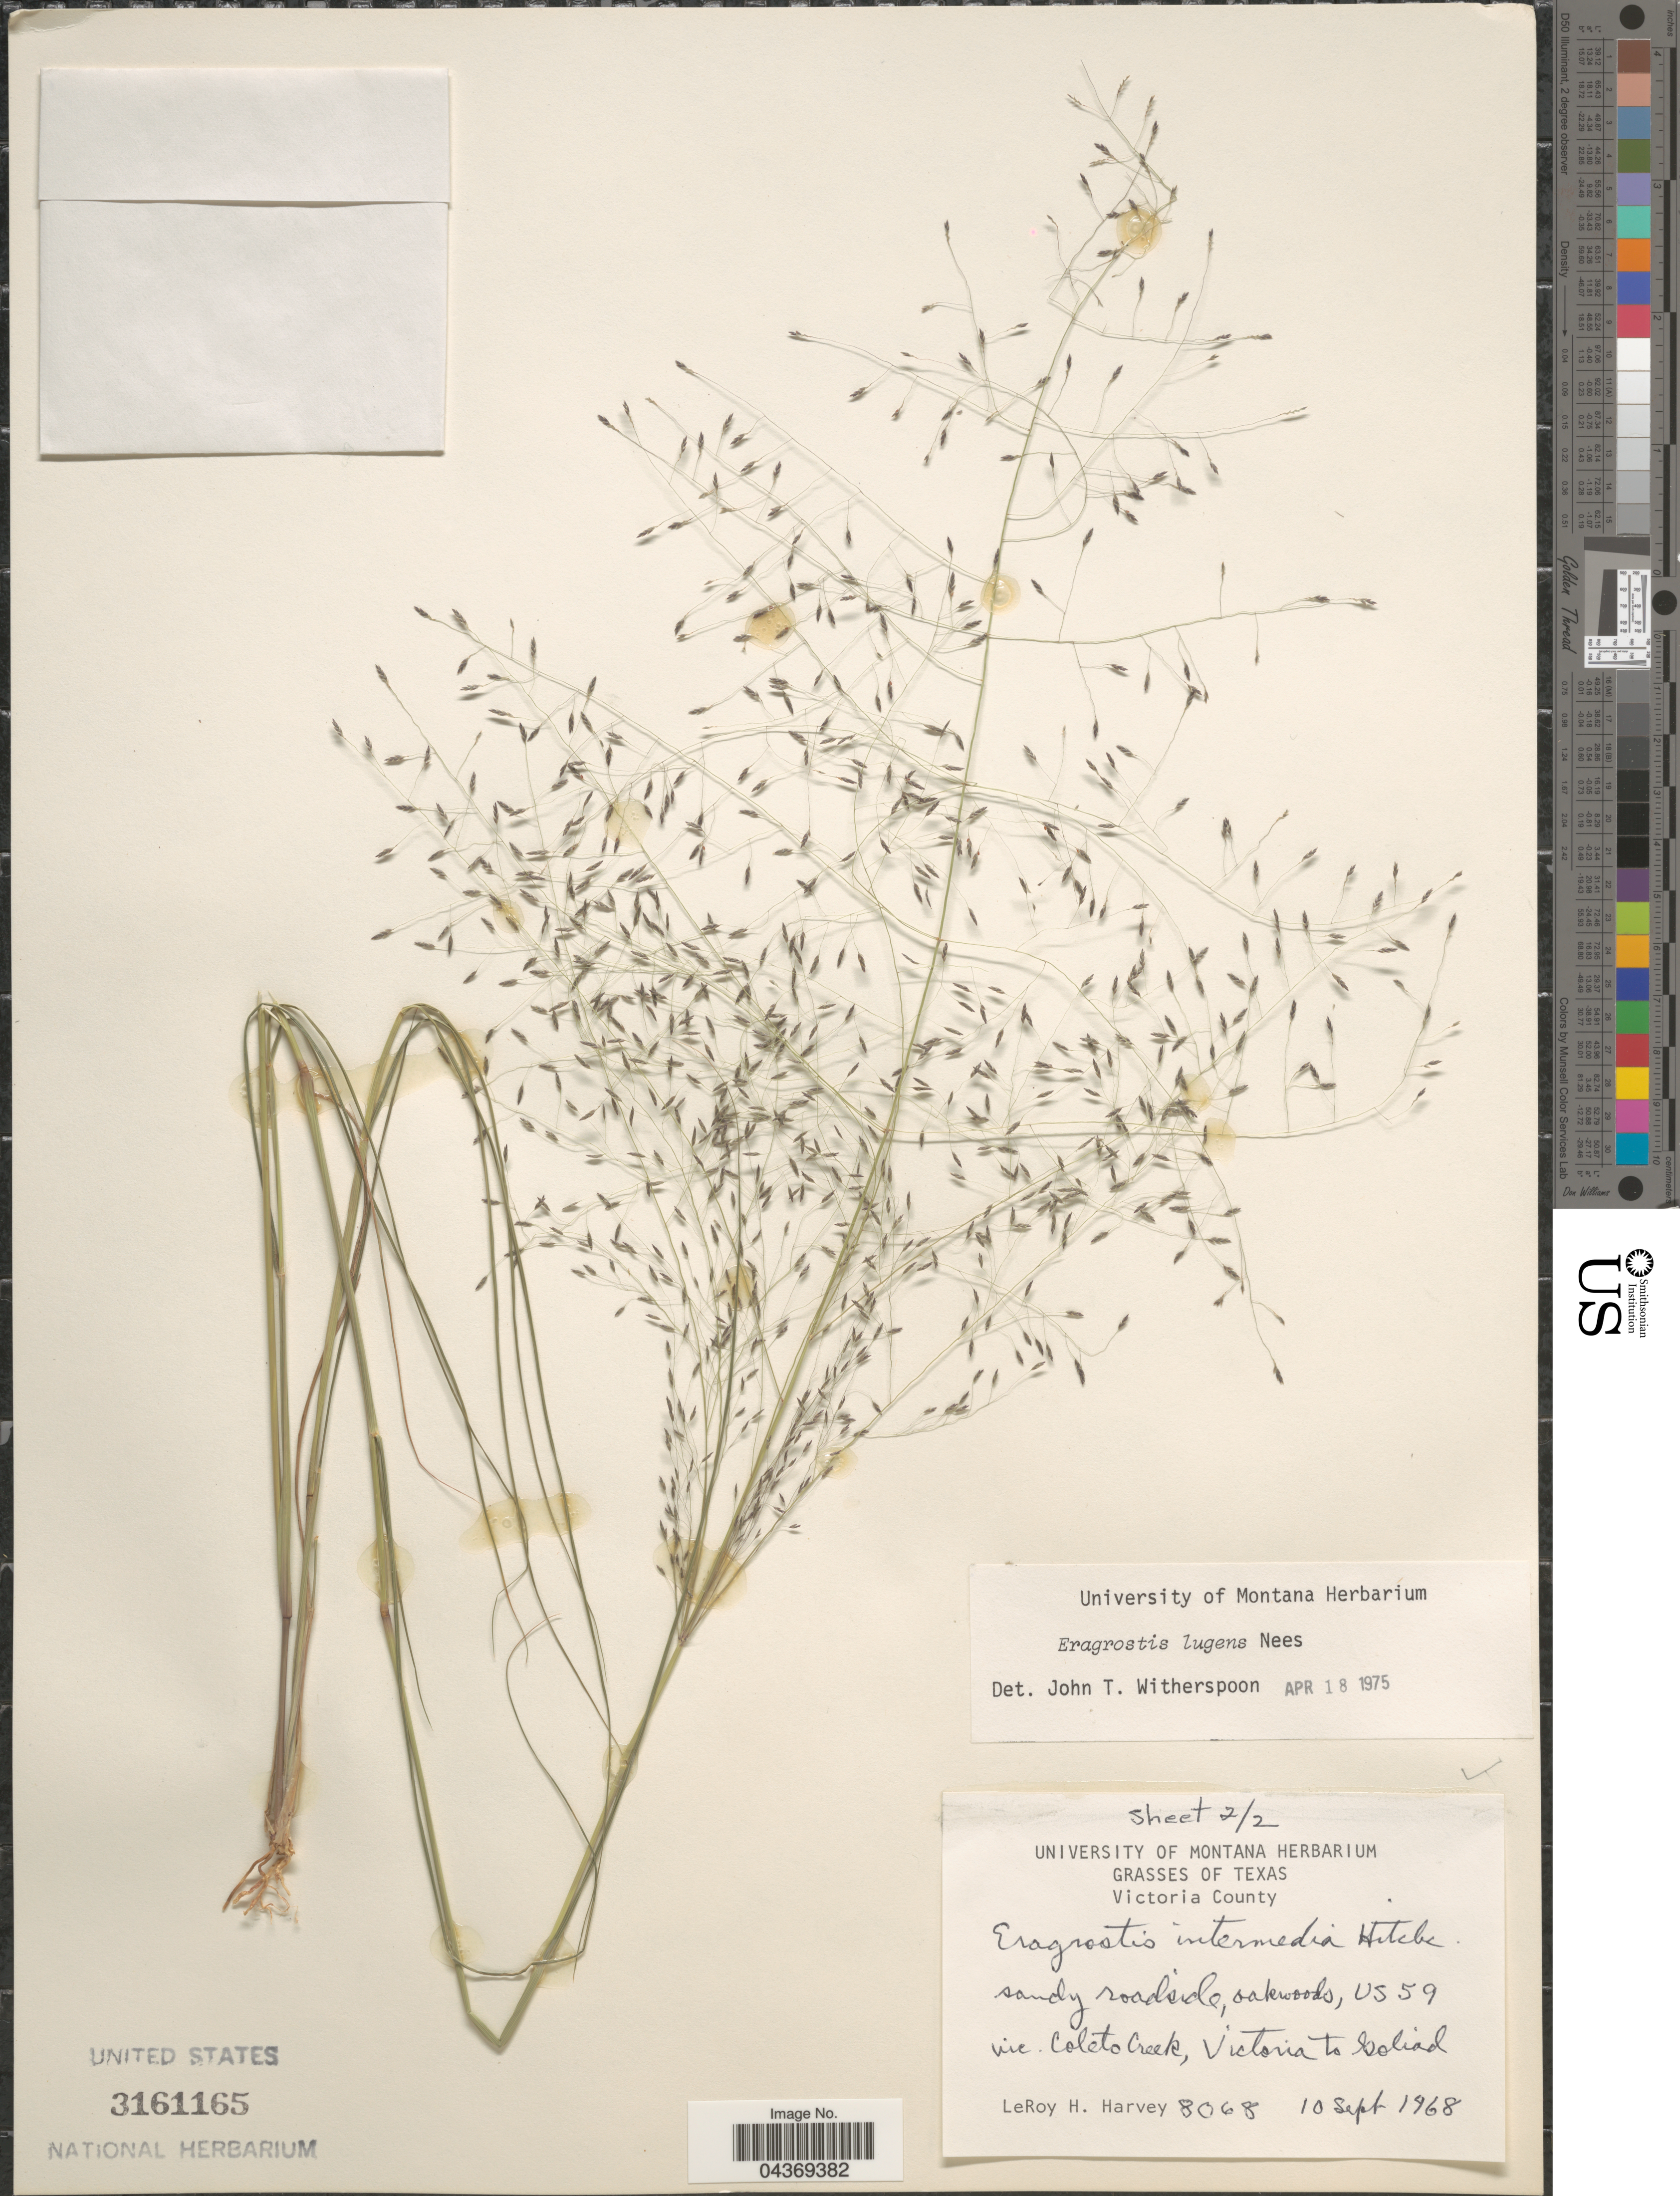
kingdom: Plantae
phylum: Tracheophyta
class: Liliopsida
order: Poales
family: Poaceae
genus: Eragrostis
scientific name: Eragrostis lugens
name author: Nees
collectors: L. H. Harvey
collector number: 8068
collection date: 1968-09-10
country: United States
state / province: Texas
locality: Victoria County. Sandy roadside, oak woods, US 59. Vic. Coleto Creek, Victoria Goliad.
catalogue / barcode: US 3161165